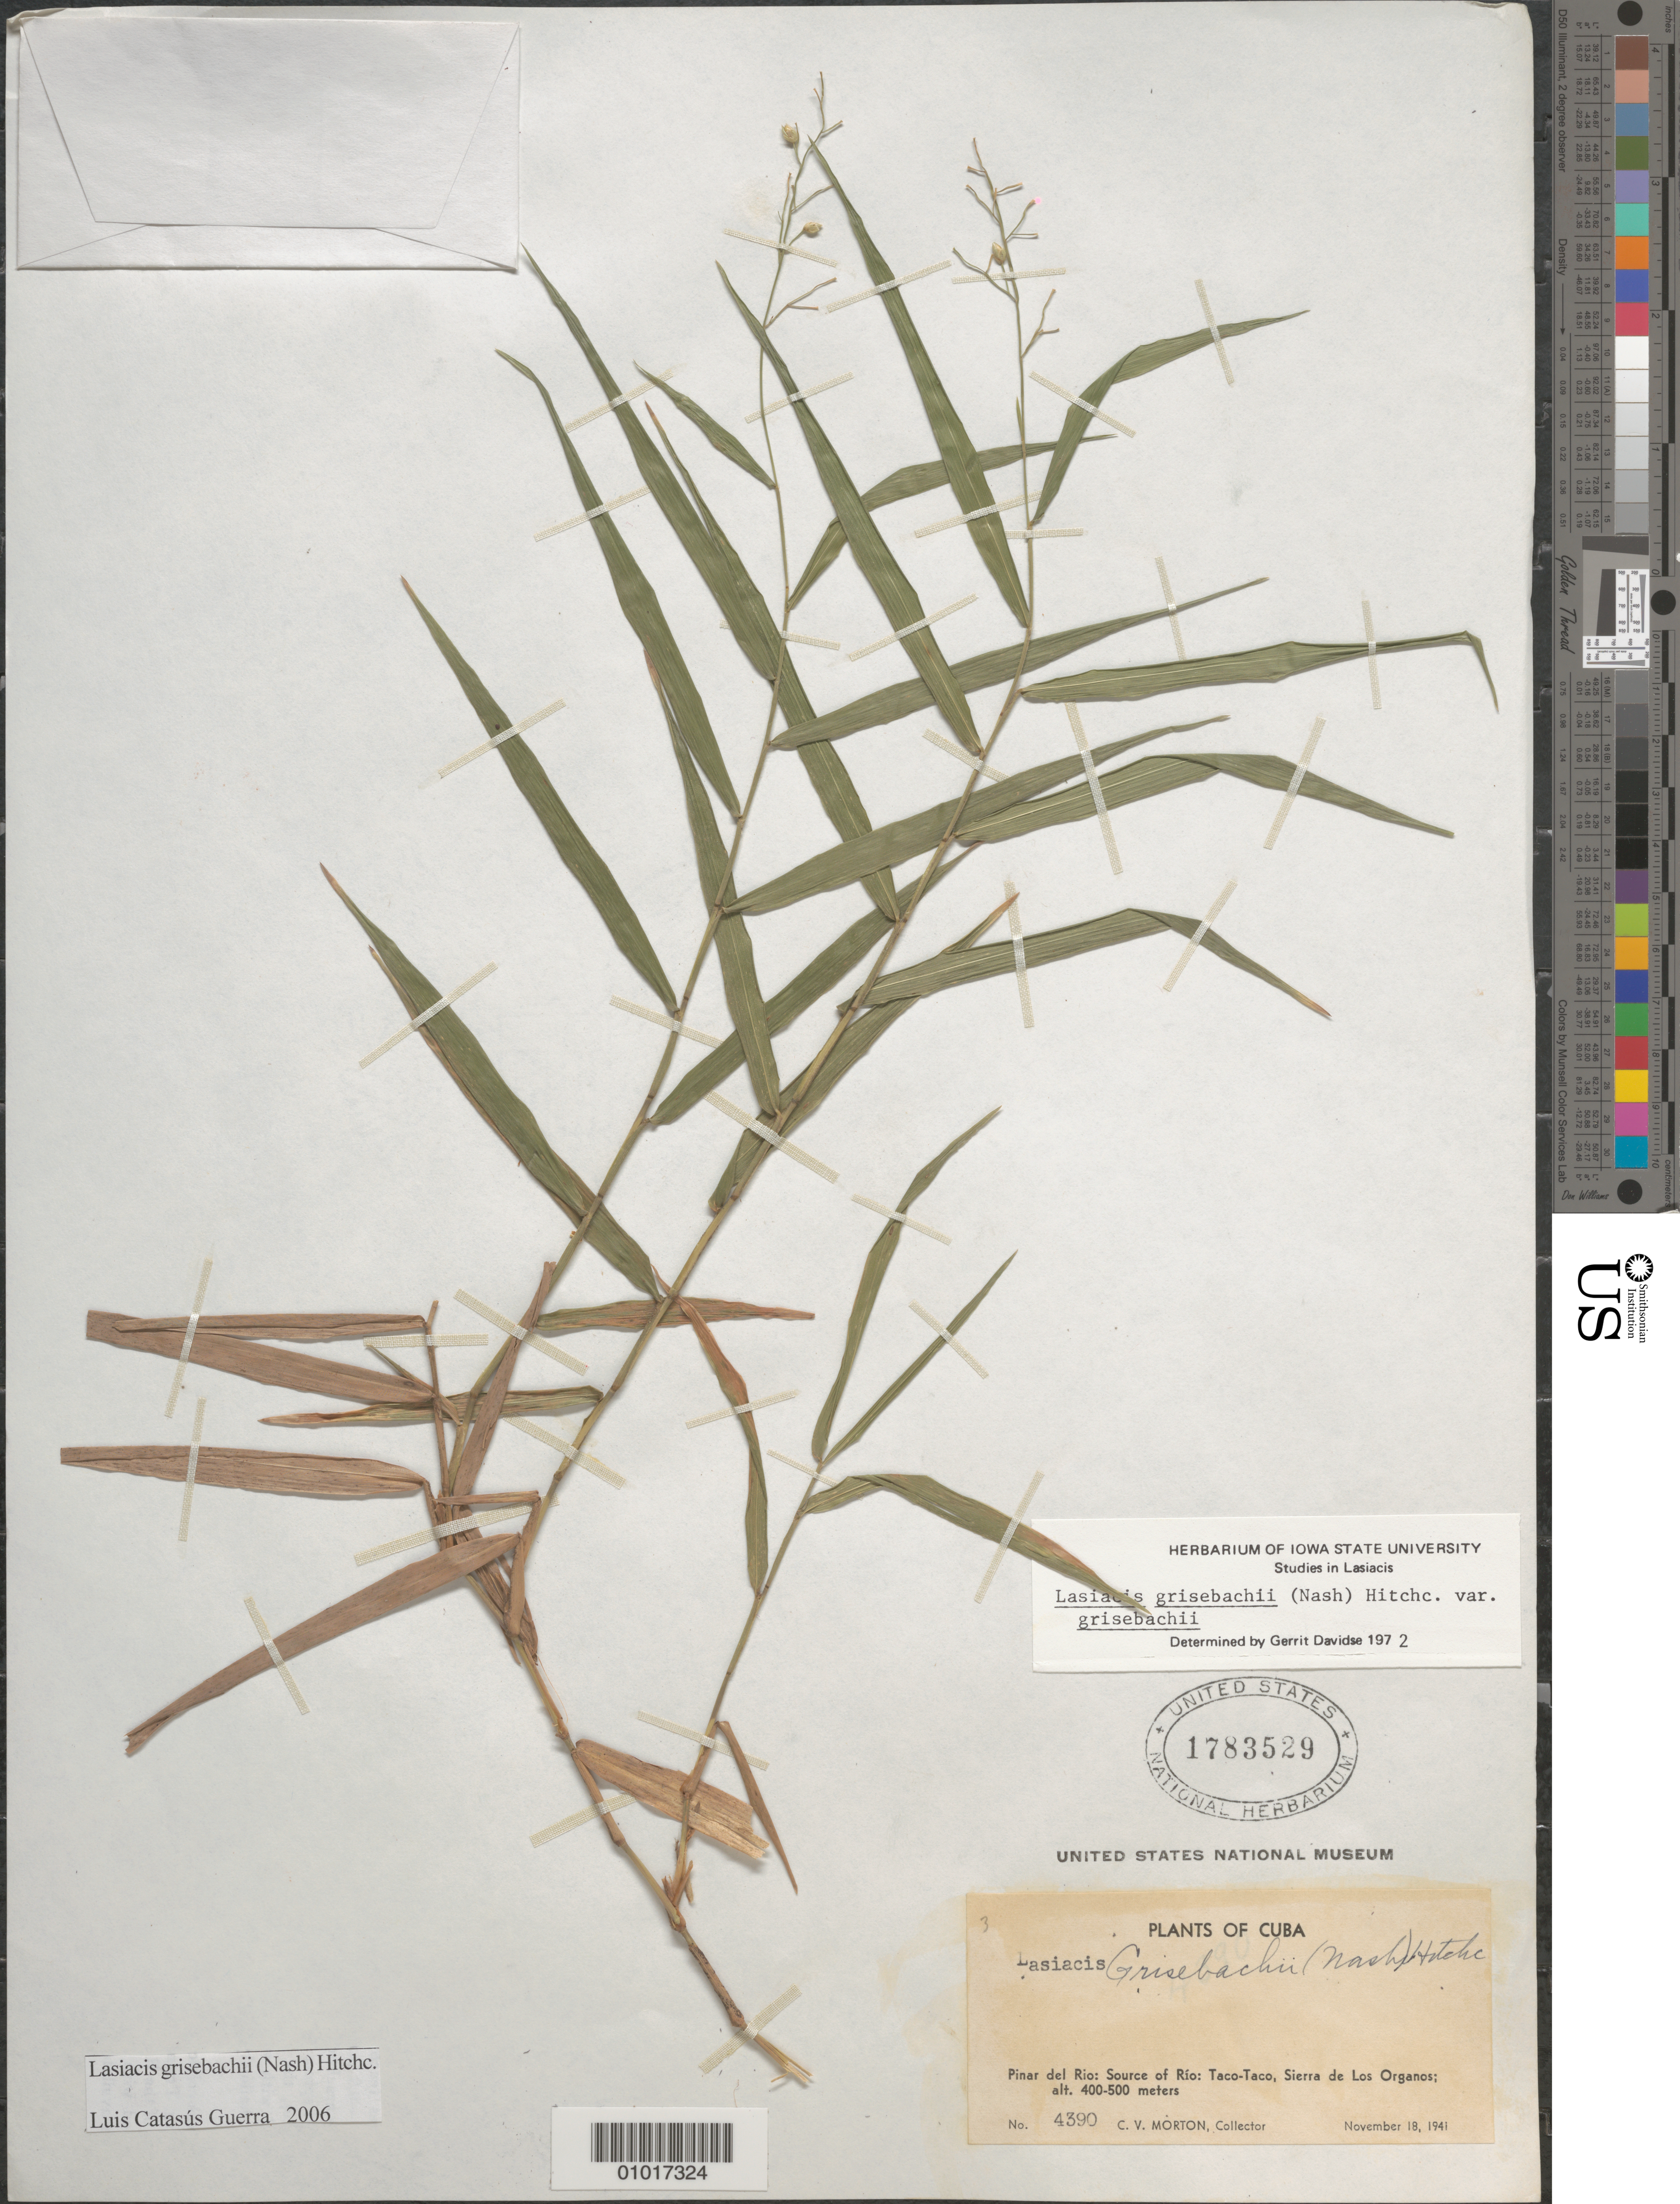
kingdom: Plantae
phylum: Tracheophyta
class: Liliopsida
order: Poales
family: Poaceae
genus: Lasiacis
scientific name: Lasiacis grisebachii var. grisebachii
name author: (Nash) Hitchc.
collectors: C. V. Morton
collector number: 4390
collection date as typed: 18 Nov 1941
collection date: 1941-11-18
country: Cuba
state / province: Pinar del Rio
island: Cuba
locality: Pinar del Rio: Source of Rio: Taco-Taco, Sierra de Las Organos; alt 400-500 meters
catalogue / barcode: US 1783529